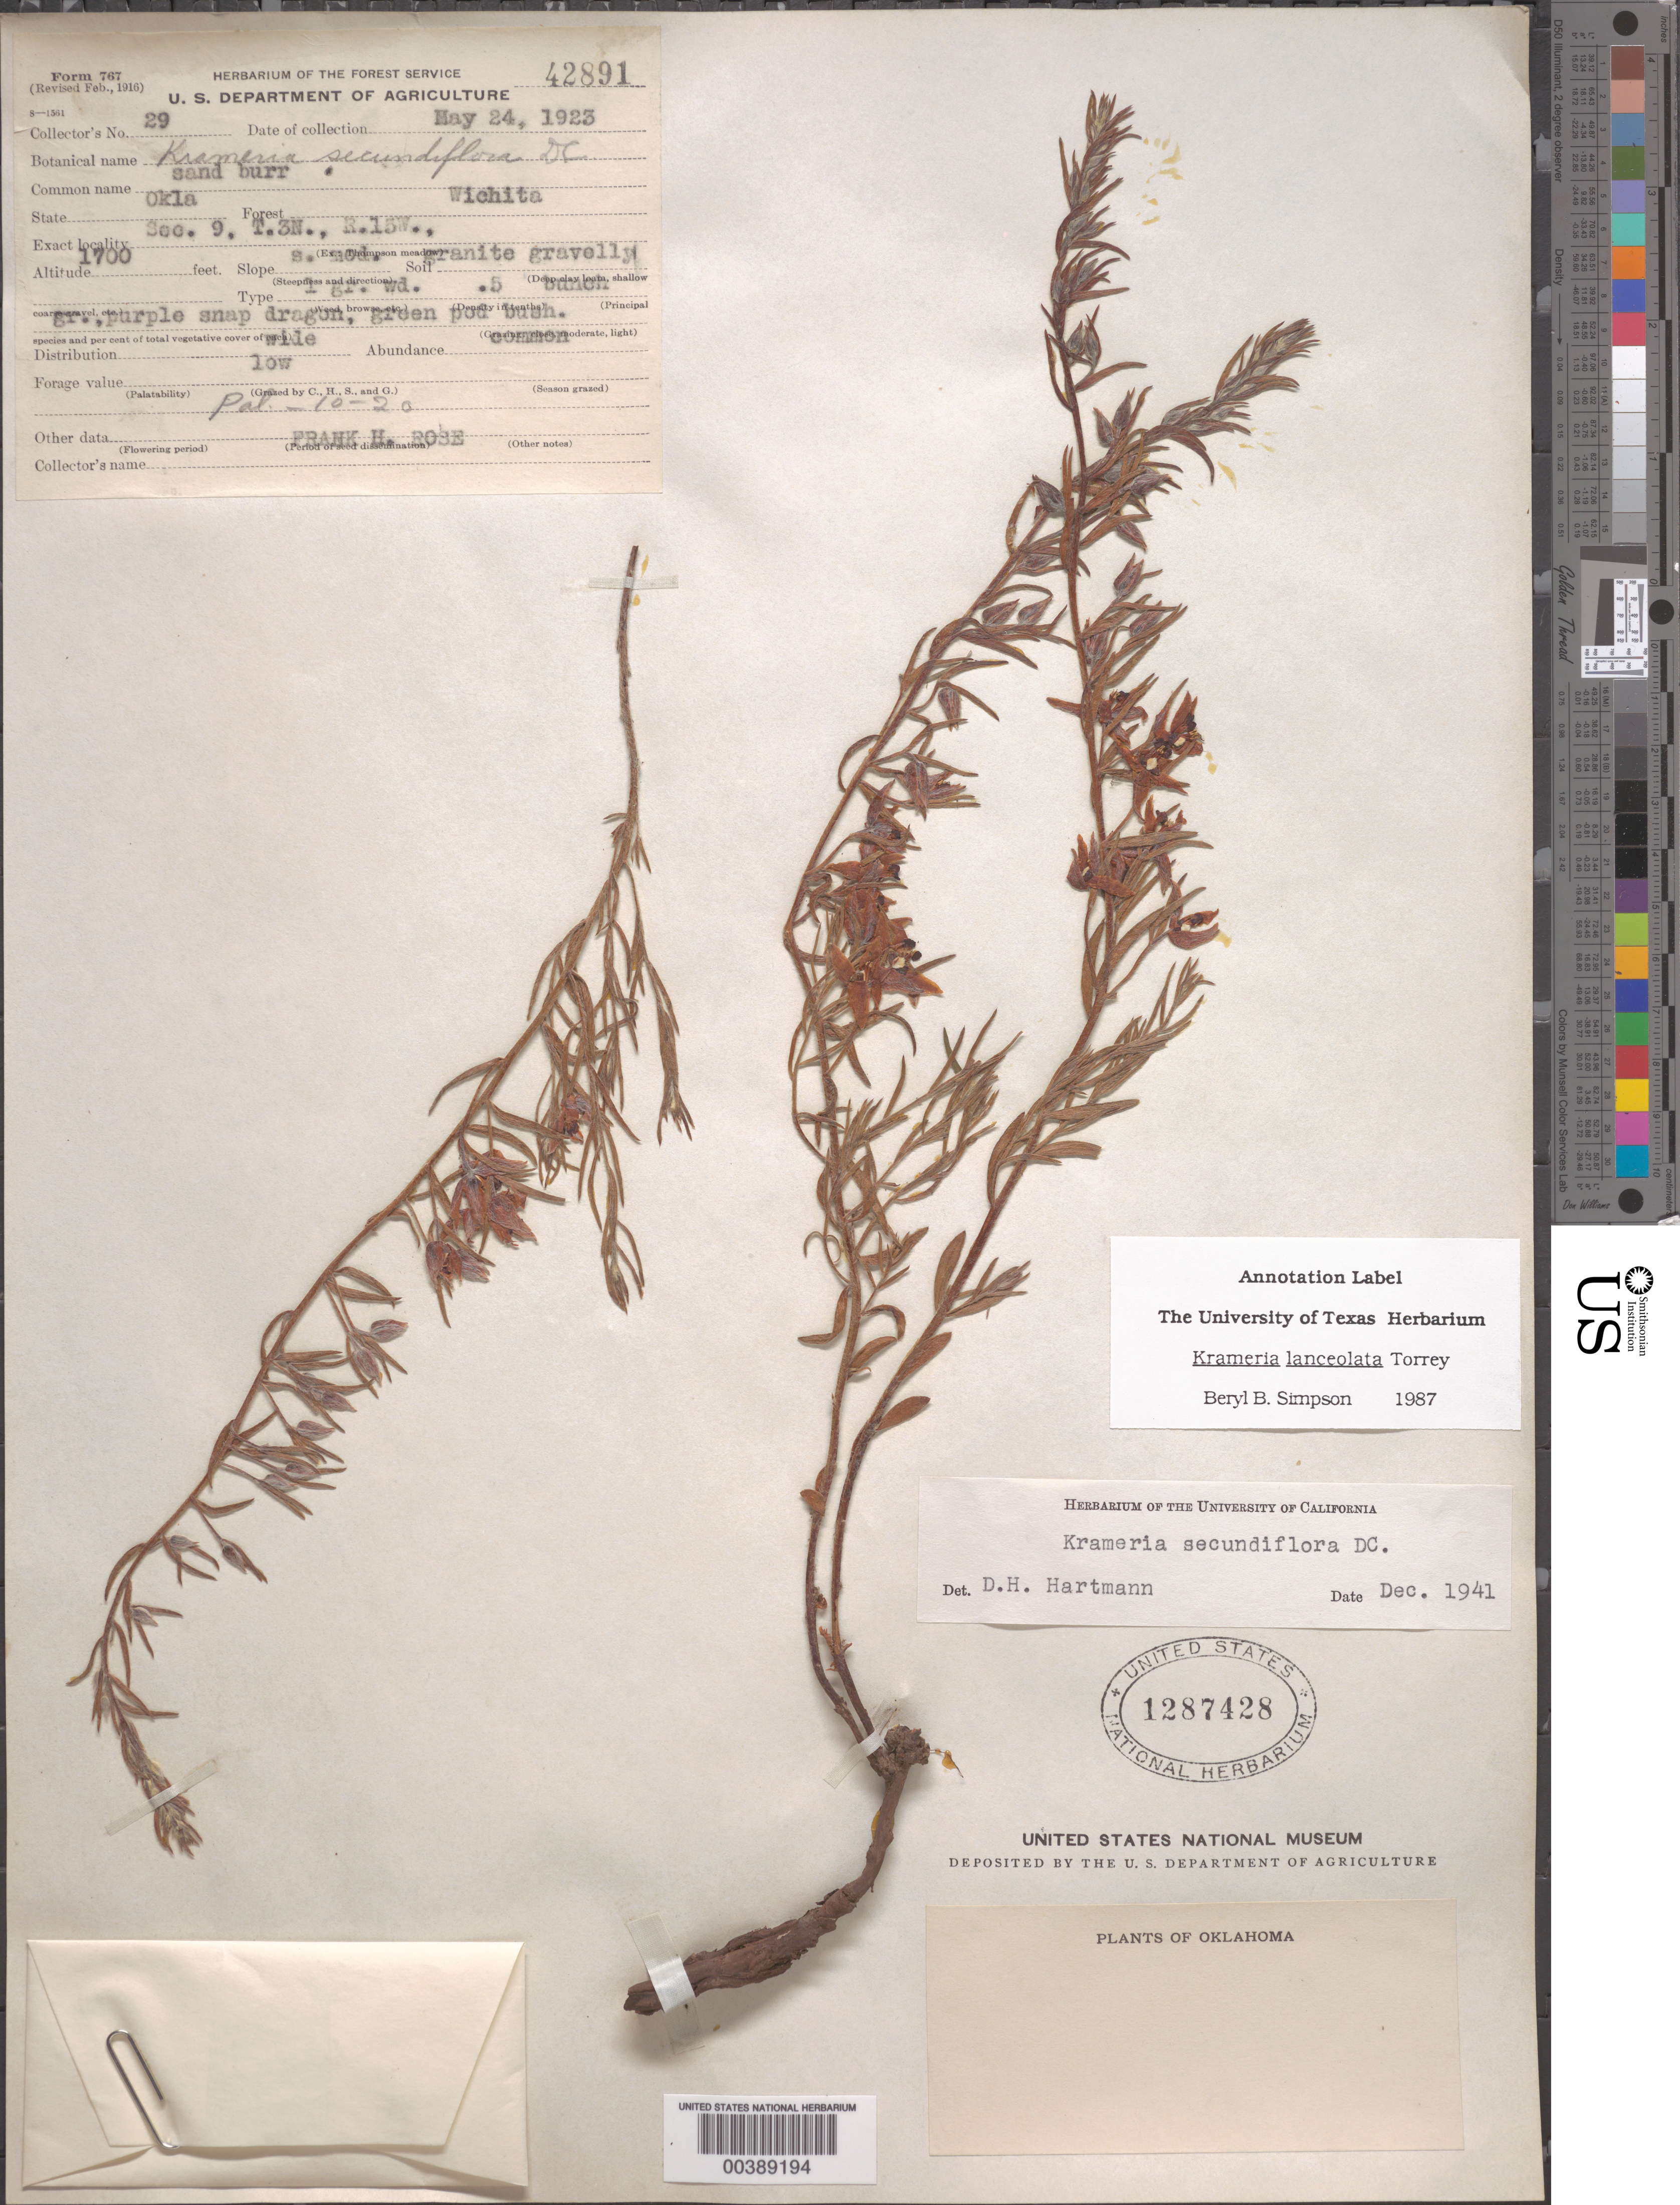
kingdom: Plantae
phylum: Tracheophyta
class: Magnoliopsida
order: Zygophyllales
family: Krameriaceae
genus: Krameria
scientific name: Krameria lanceolata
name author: Torr.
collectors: F. H. Rose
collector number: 29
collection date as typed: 24 May 1923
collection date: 1923-05-24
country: United States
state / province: Oklahoma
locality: Wichita forest; sec. 9, t.3n., r.15w.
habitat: Granite gravelly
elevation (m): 518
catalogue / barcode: US 1287428